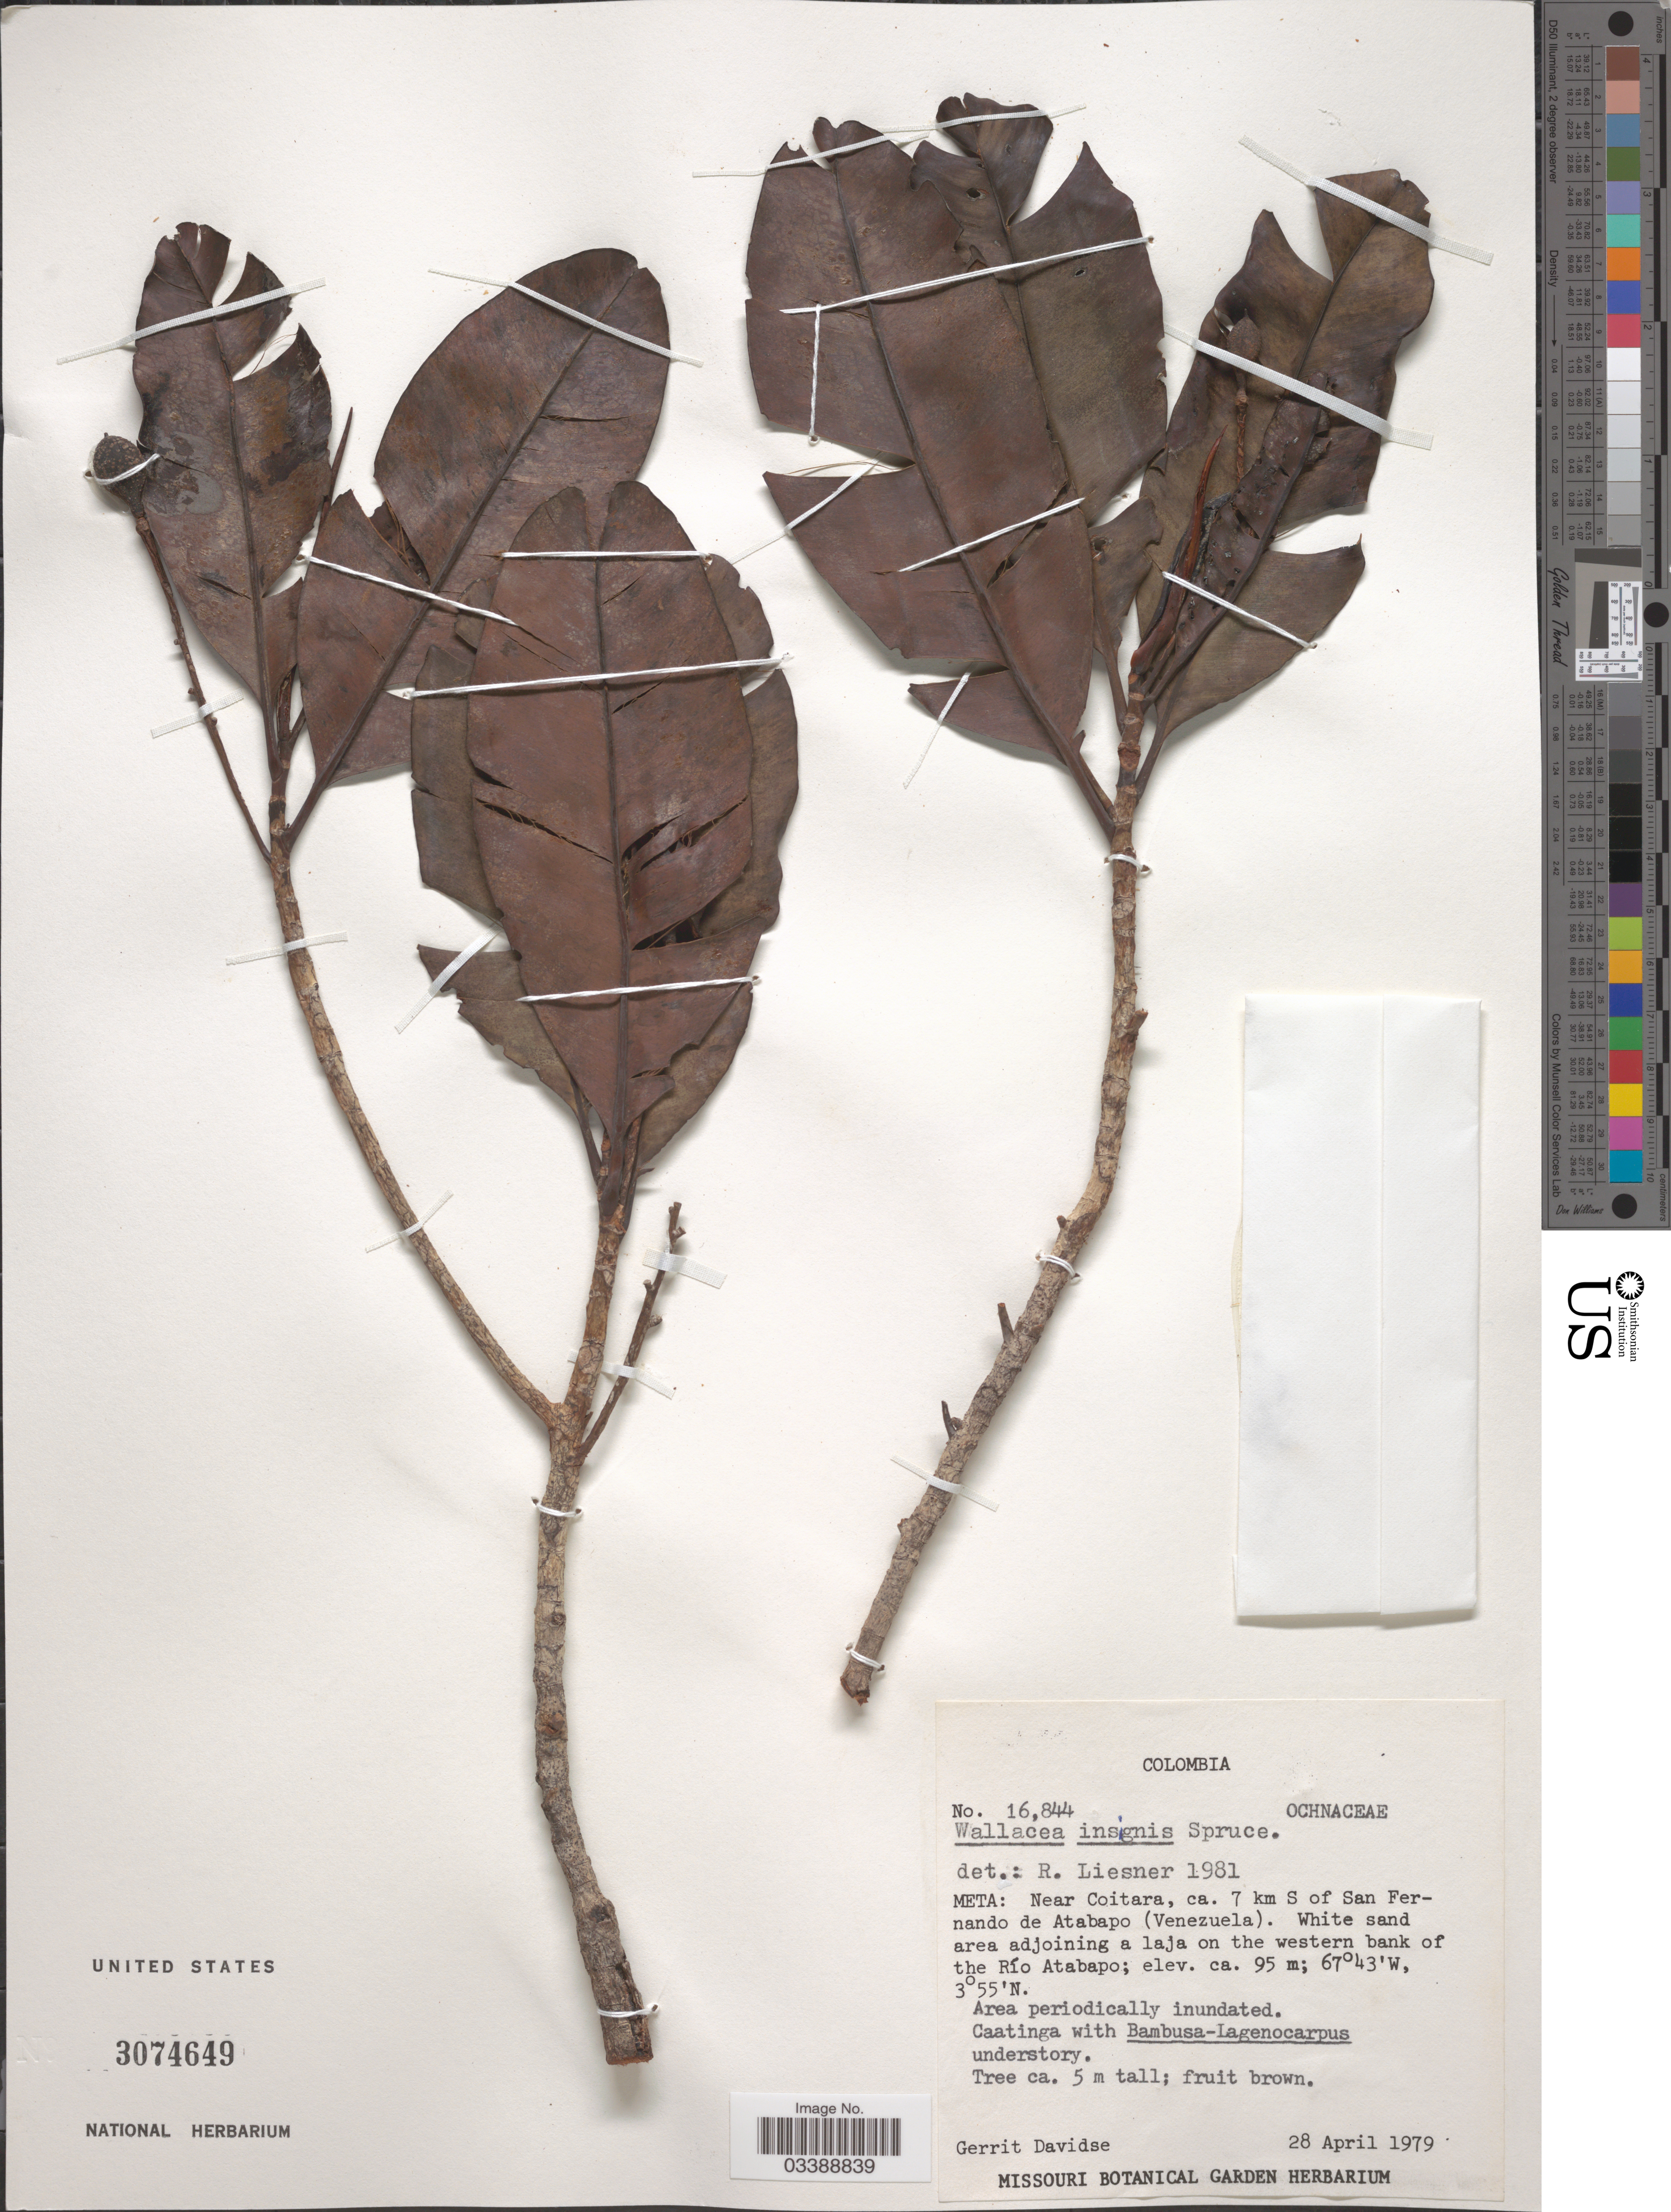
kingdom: Plantae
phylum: Tracheophyta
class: Magnoliopsida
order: Malpighiales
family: Ochnaceae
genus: Wallacea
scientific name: Wallacea insignis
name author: Spruce ex Benth. & Hook. f.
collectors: G. Davidse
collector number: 16844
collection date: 1979-04-28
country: Colombia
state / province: Meta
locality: Near Coitara, ca. 7 km S of San Fernando de Atabapo (Venezuela). White sand area adjoining a laja on the western bank of the Río Atabapo.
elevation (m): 95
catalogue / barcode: US 3074649